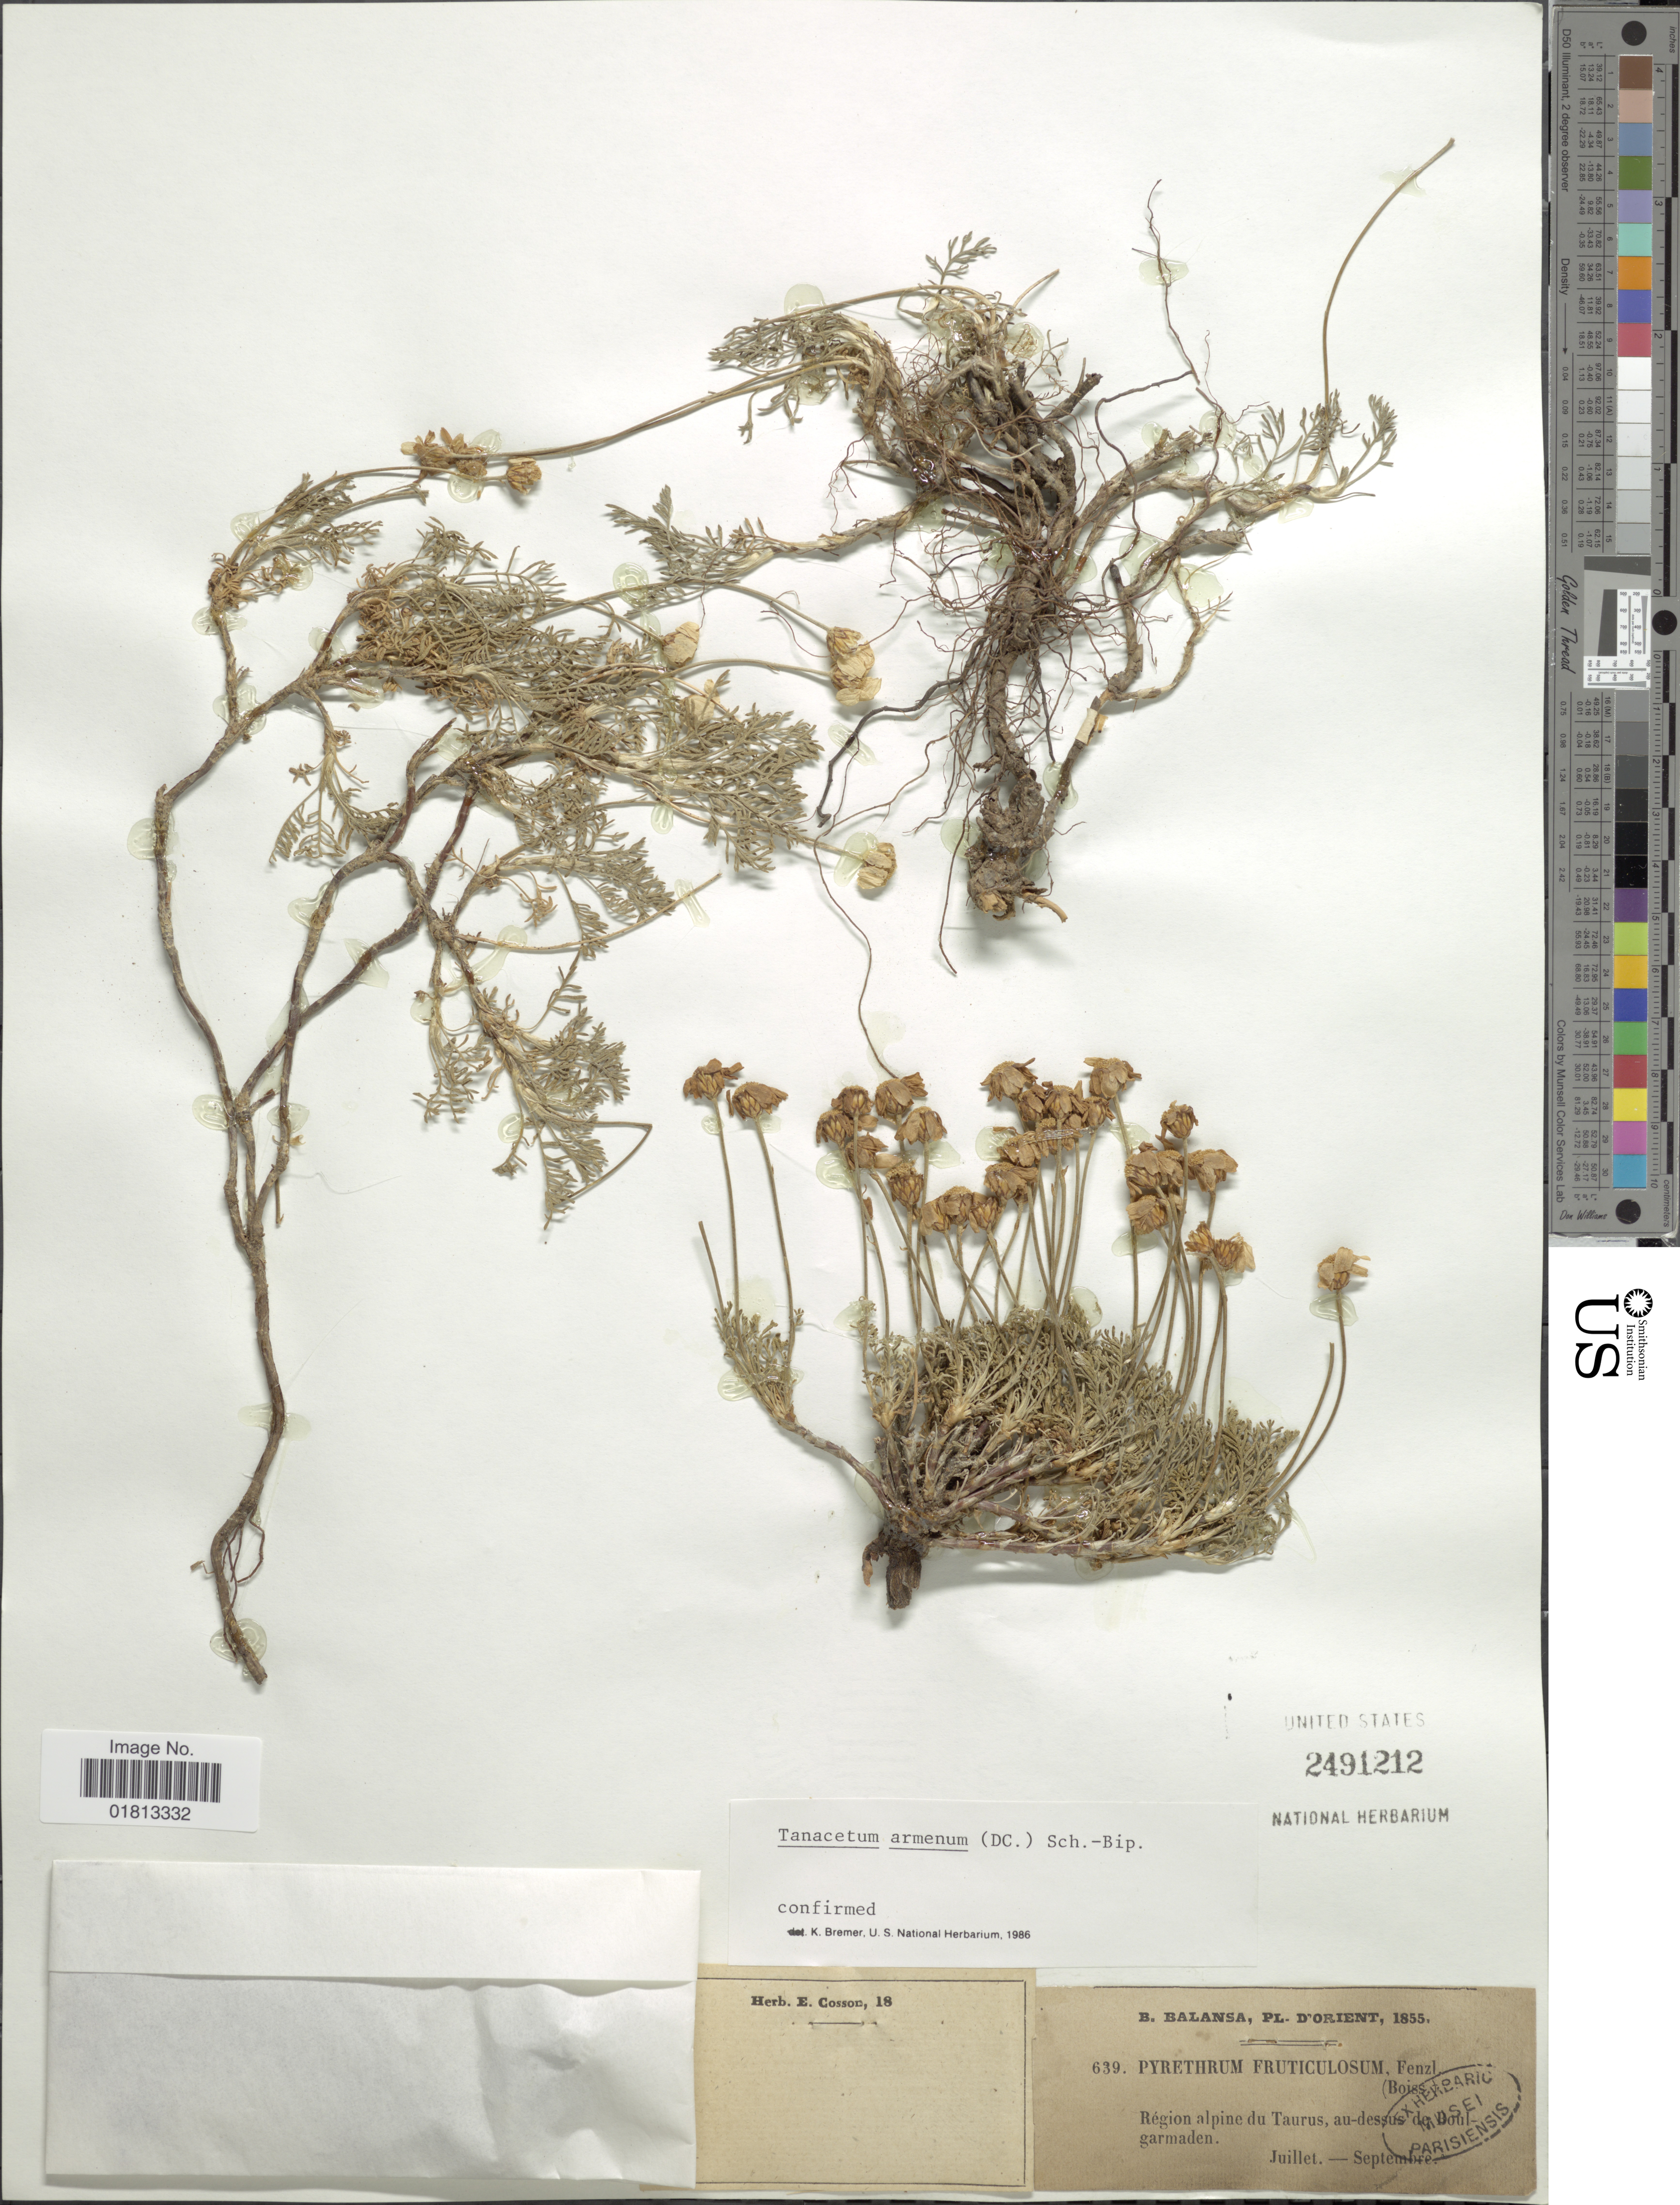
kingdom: Plantae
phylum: Tracheophyta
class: Magnoliopsida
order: Asterales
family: Asteraceae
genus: Tanacetum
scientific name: Tanacetum armenum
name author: (DC.) Sch. Bip.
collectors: B. Balansa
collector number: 639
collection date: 1855-07/1855-09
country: Turkey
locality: Region alpine du Taurus, au-dessus de Boulgarmaden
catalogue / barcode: US 2491212